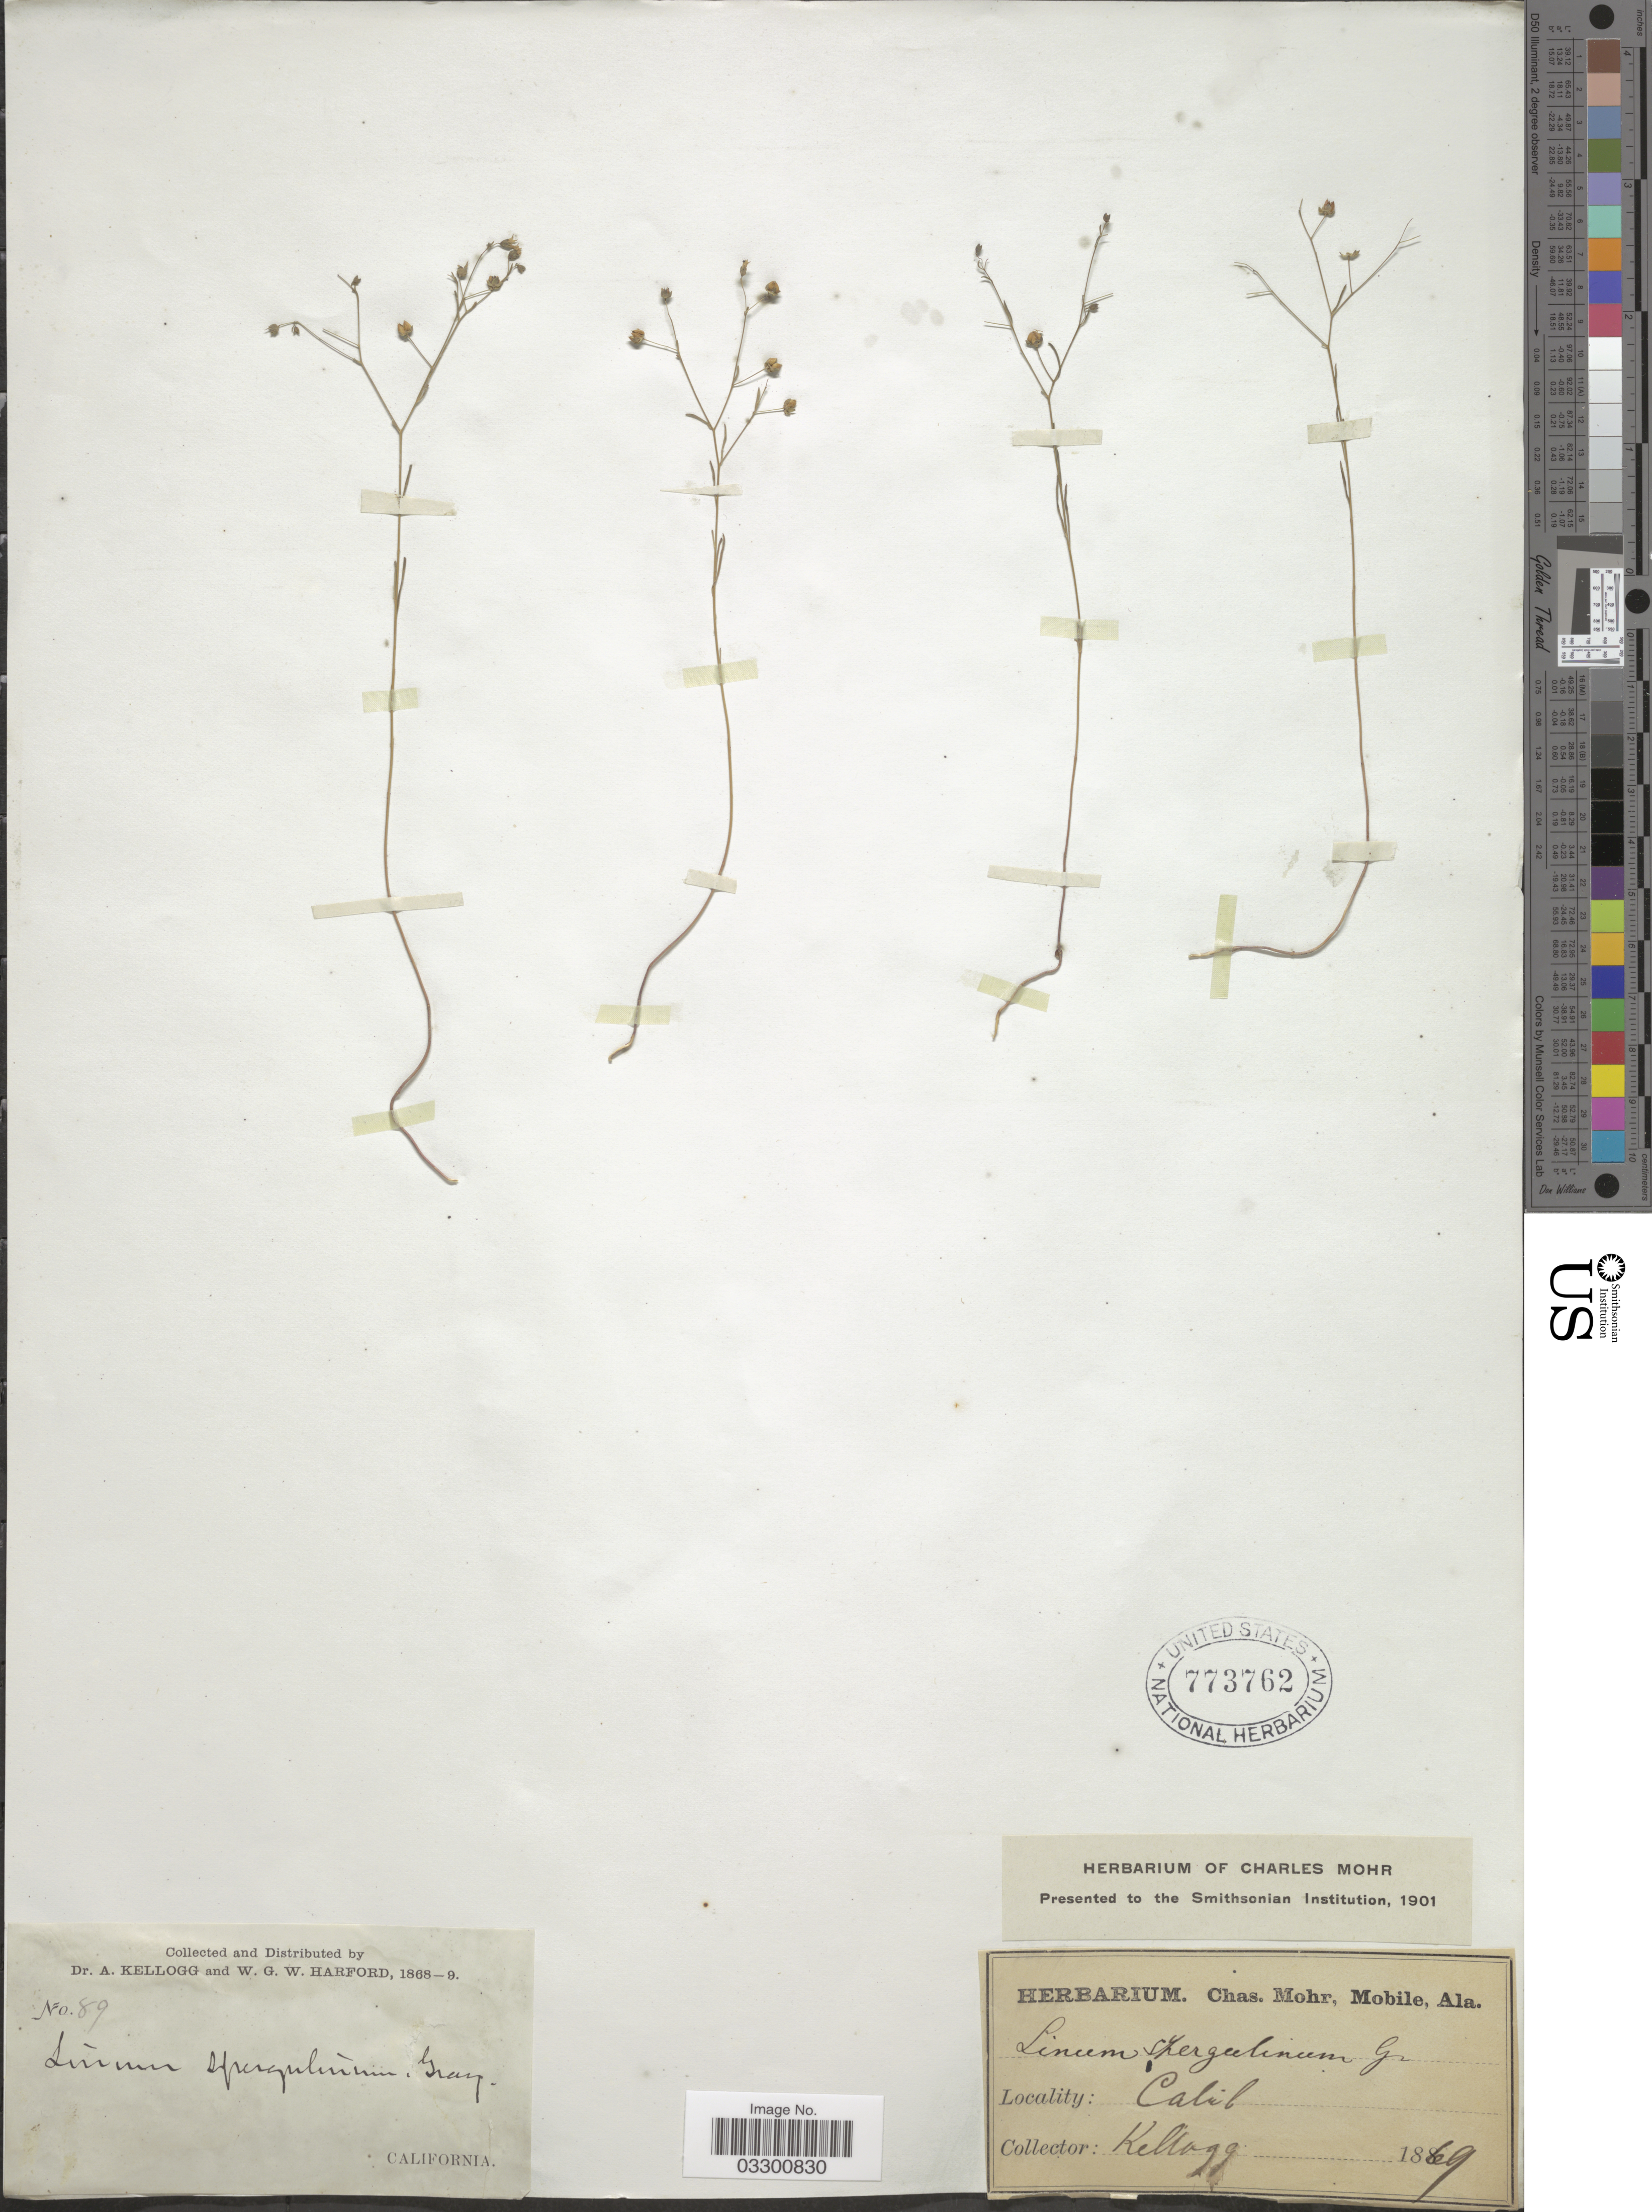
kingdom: Plantae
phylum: Tracheophyta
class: Magnoliopsida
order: Malpighiales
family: Linaceae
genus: Hesperolinon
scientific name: Hesperolinon spergulinum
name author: (A. Gray) Small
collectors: A. Kellogg & W. G. W. Harford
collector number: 89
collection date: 1869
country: United States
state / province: California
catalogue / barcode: US 773762